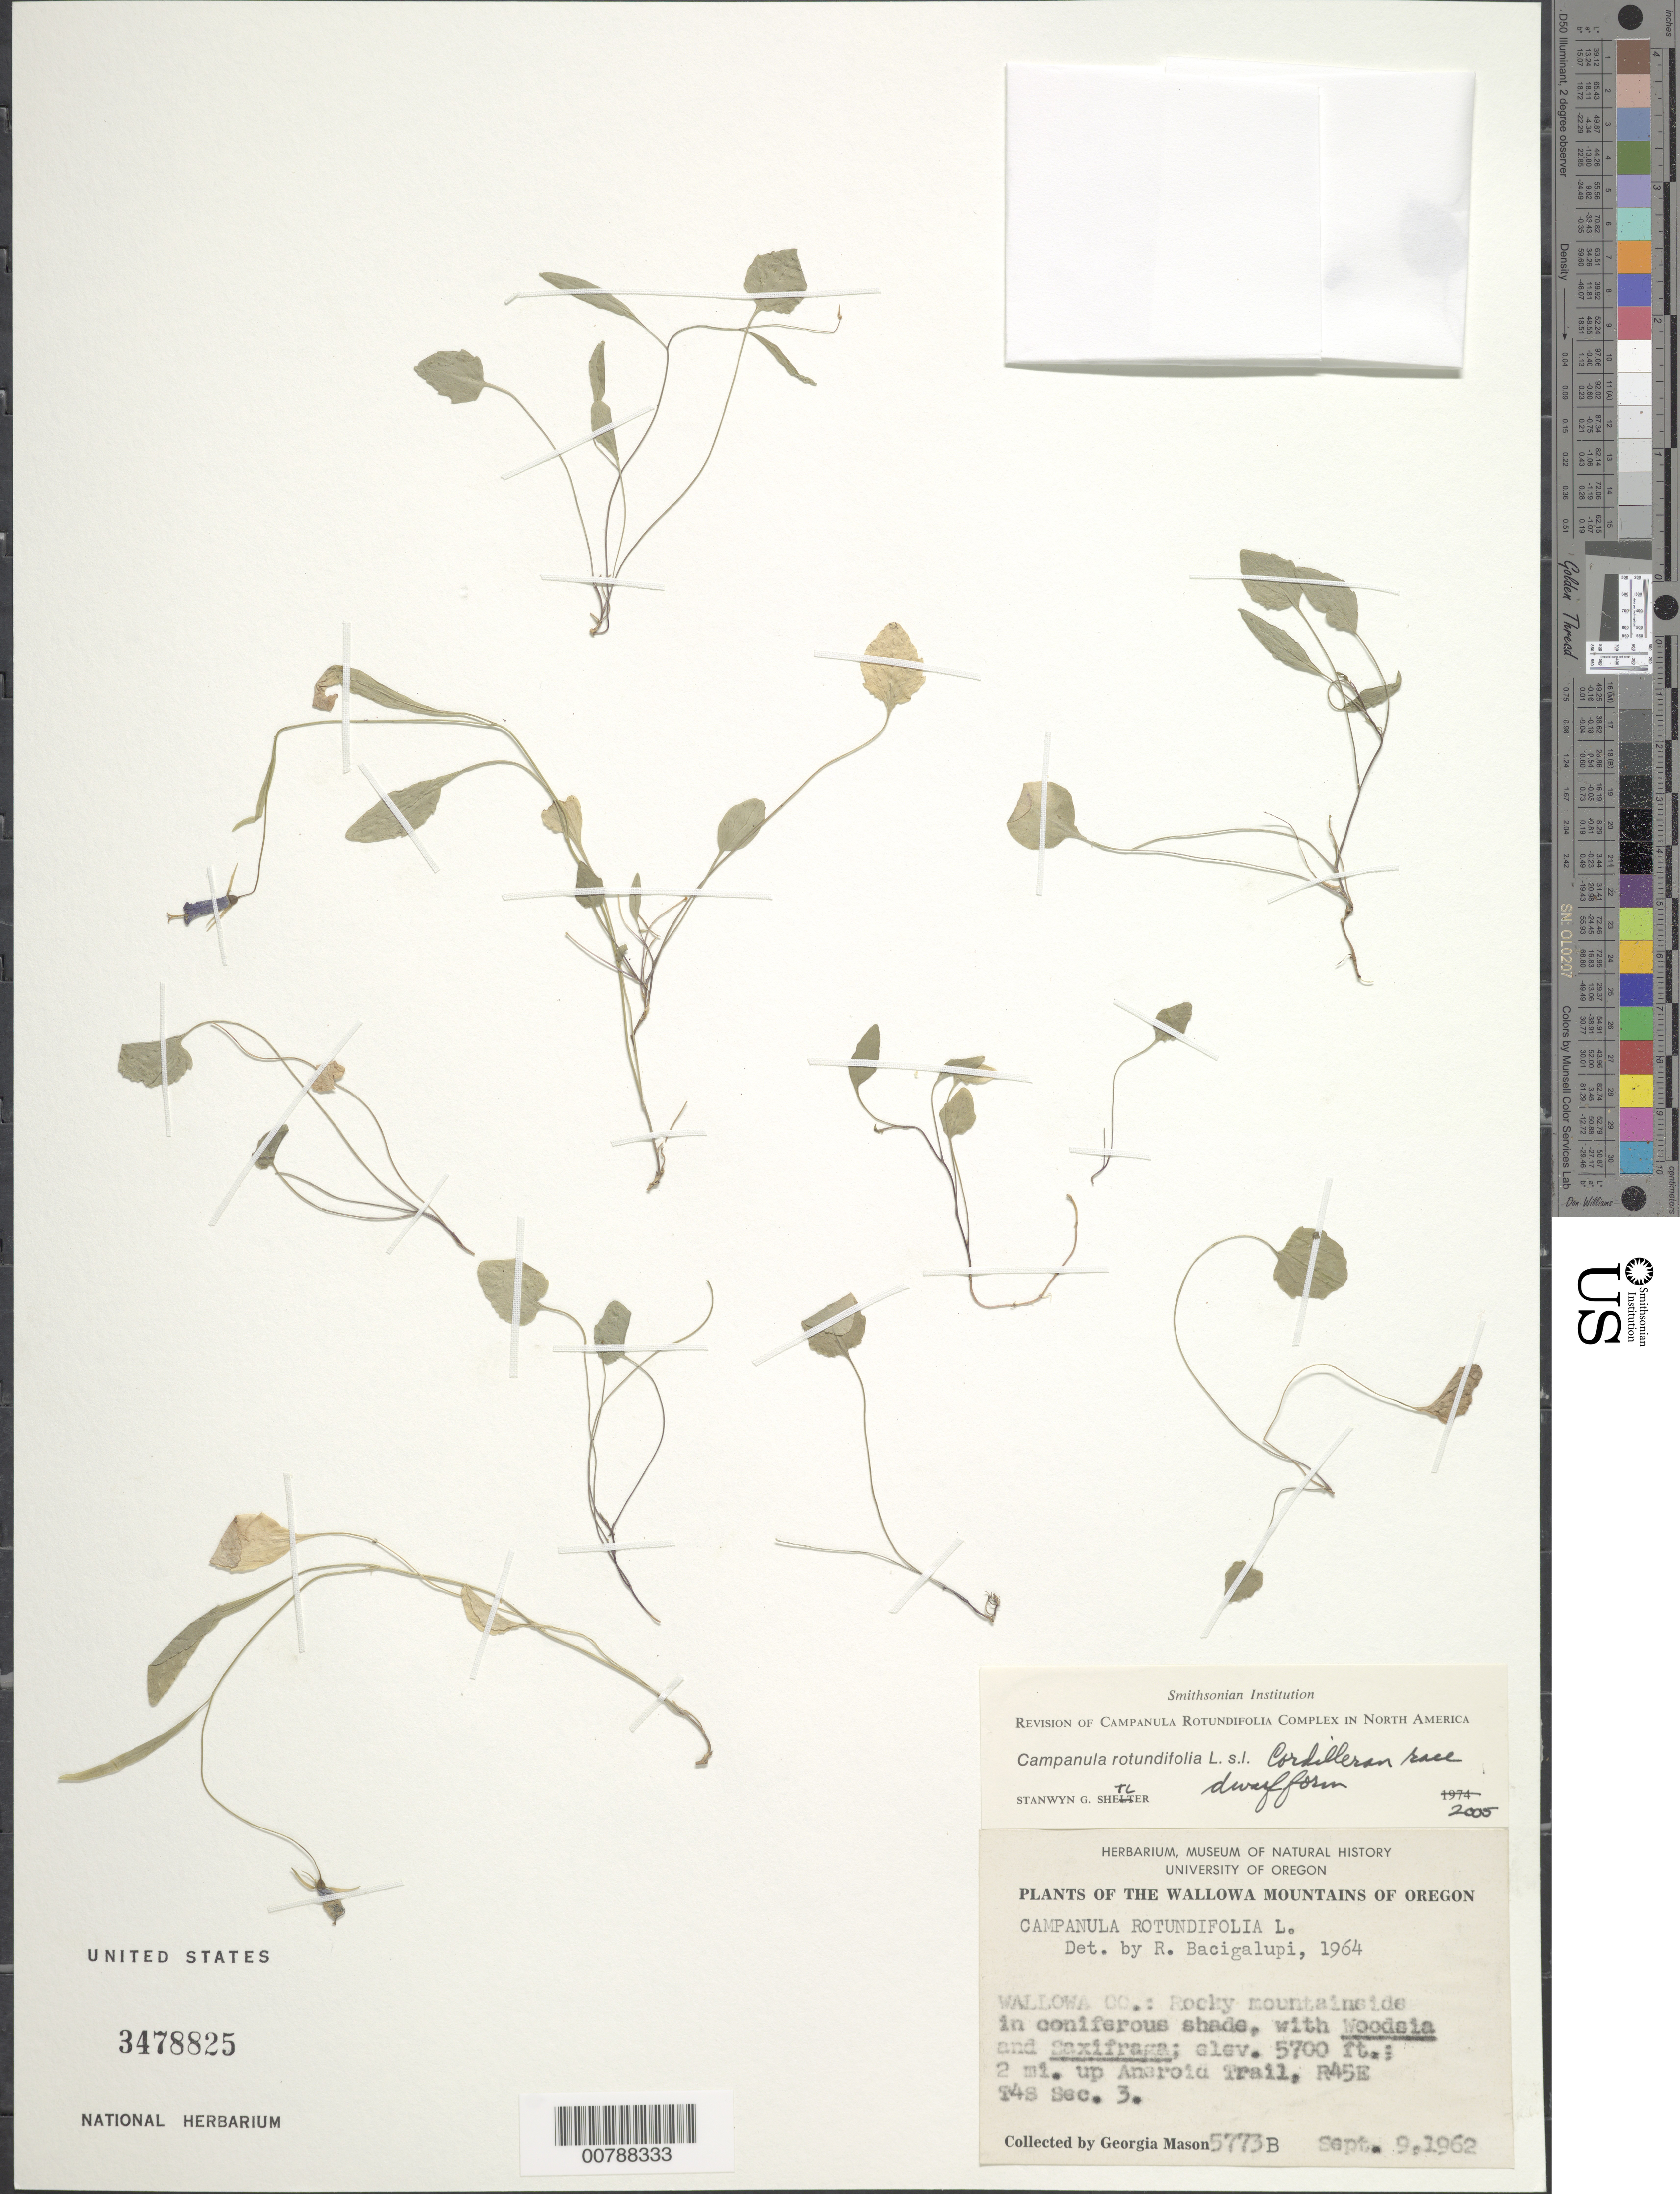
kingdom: Plantae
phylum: Tracheophyta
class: Magnoliopsida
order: Asterales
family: Campanulaceae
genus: Campanula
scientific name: Campanula rotundifolia L. Cordilleran race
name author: L.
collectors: G. Mason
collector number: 5773B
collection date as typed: Sept. 9, 1962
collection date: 1962-09-09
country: United States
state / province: Oregon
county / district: Wallowa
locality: Wallowa Mountains. 2 mi. up Aneroid Trail. R45E T4S Sec. 3.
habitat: Rocky mountainside in coniferous shade, with Woodsia and Saxifraga.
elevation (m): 1737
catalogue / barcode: US 3478825